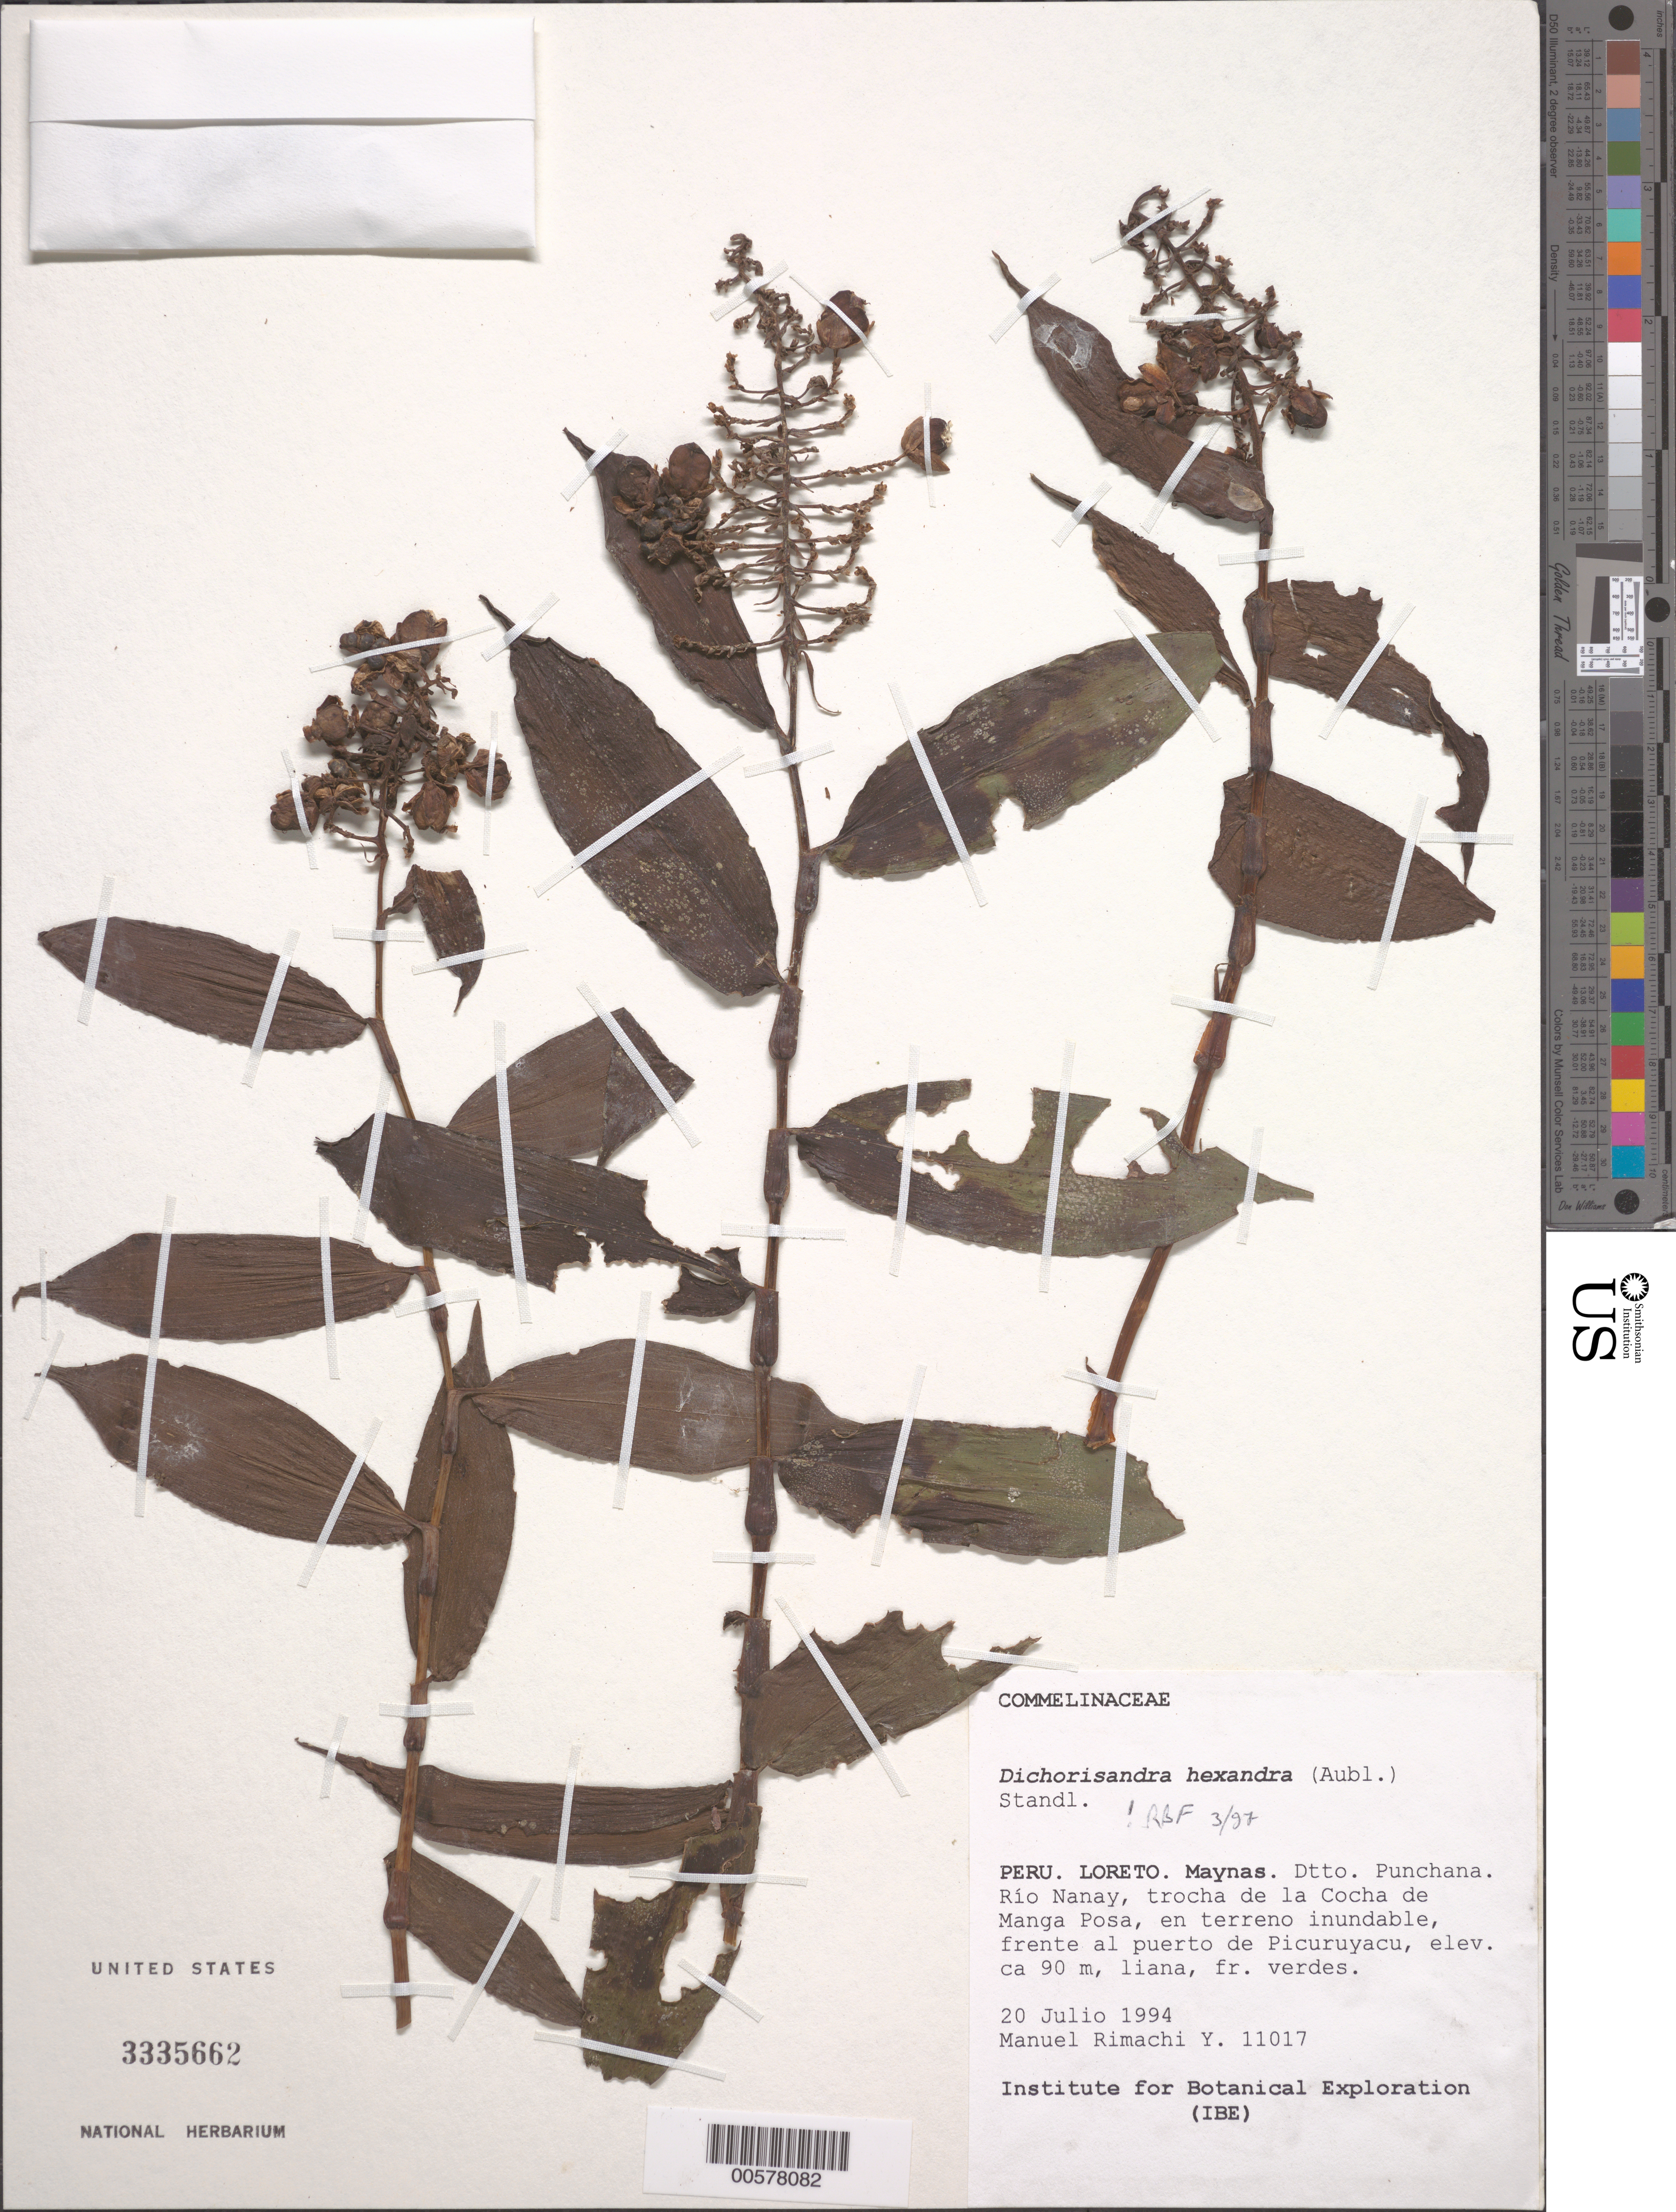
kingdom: Plantae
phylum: Tracheophyta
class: Liliopsida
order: Commelinales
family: Commelinaceae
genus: Dichorisandra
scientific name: Dichorisandra hexandra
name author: (Aubl.) Standl.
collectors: M. Rimachi Y.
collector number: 11017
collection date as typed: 20 Jul 1994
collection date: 1994-07-20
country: Peru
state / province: Loreto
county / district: Maynas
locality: Punchana, rio nanay, cocha de manga posa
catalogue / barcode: US 3335662